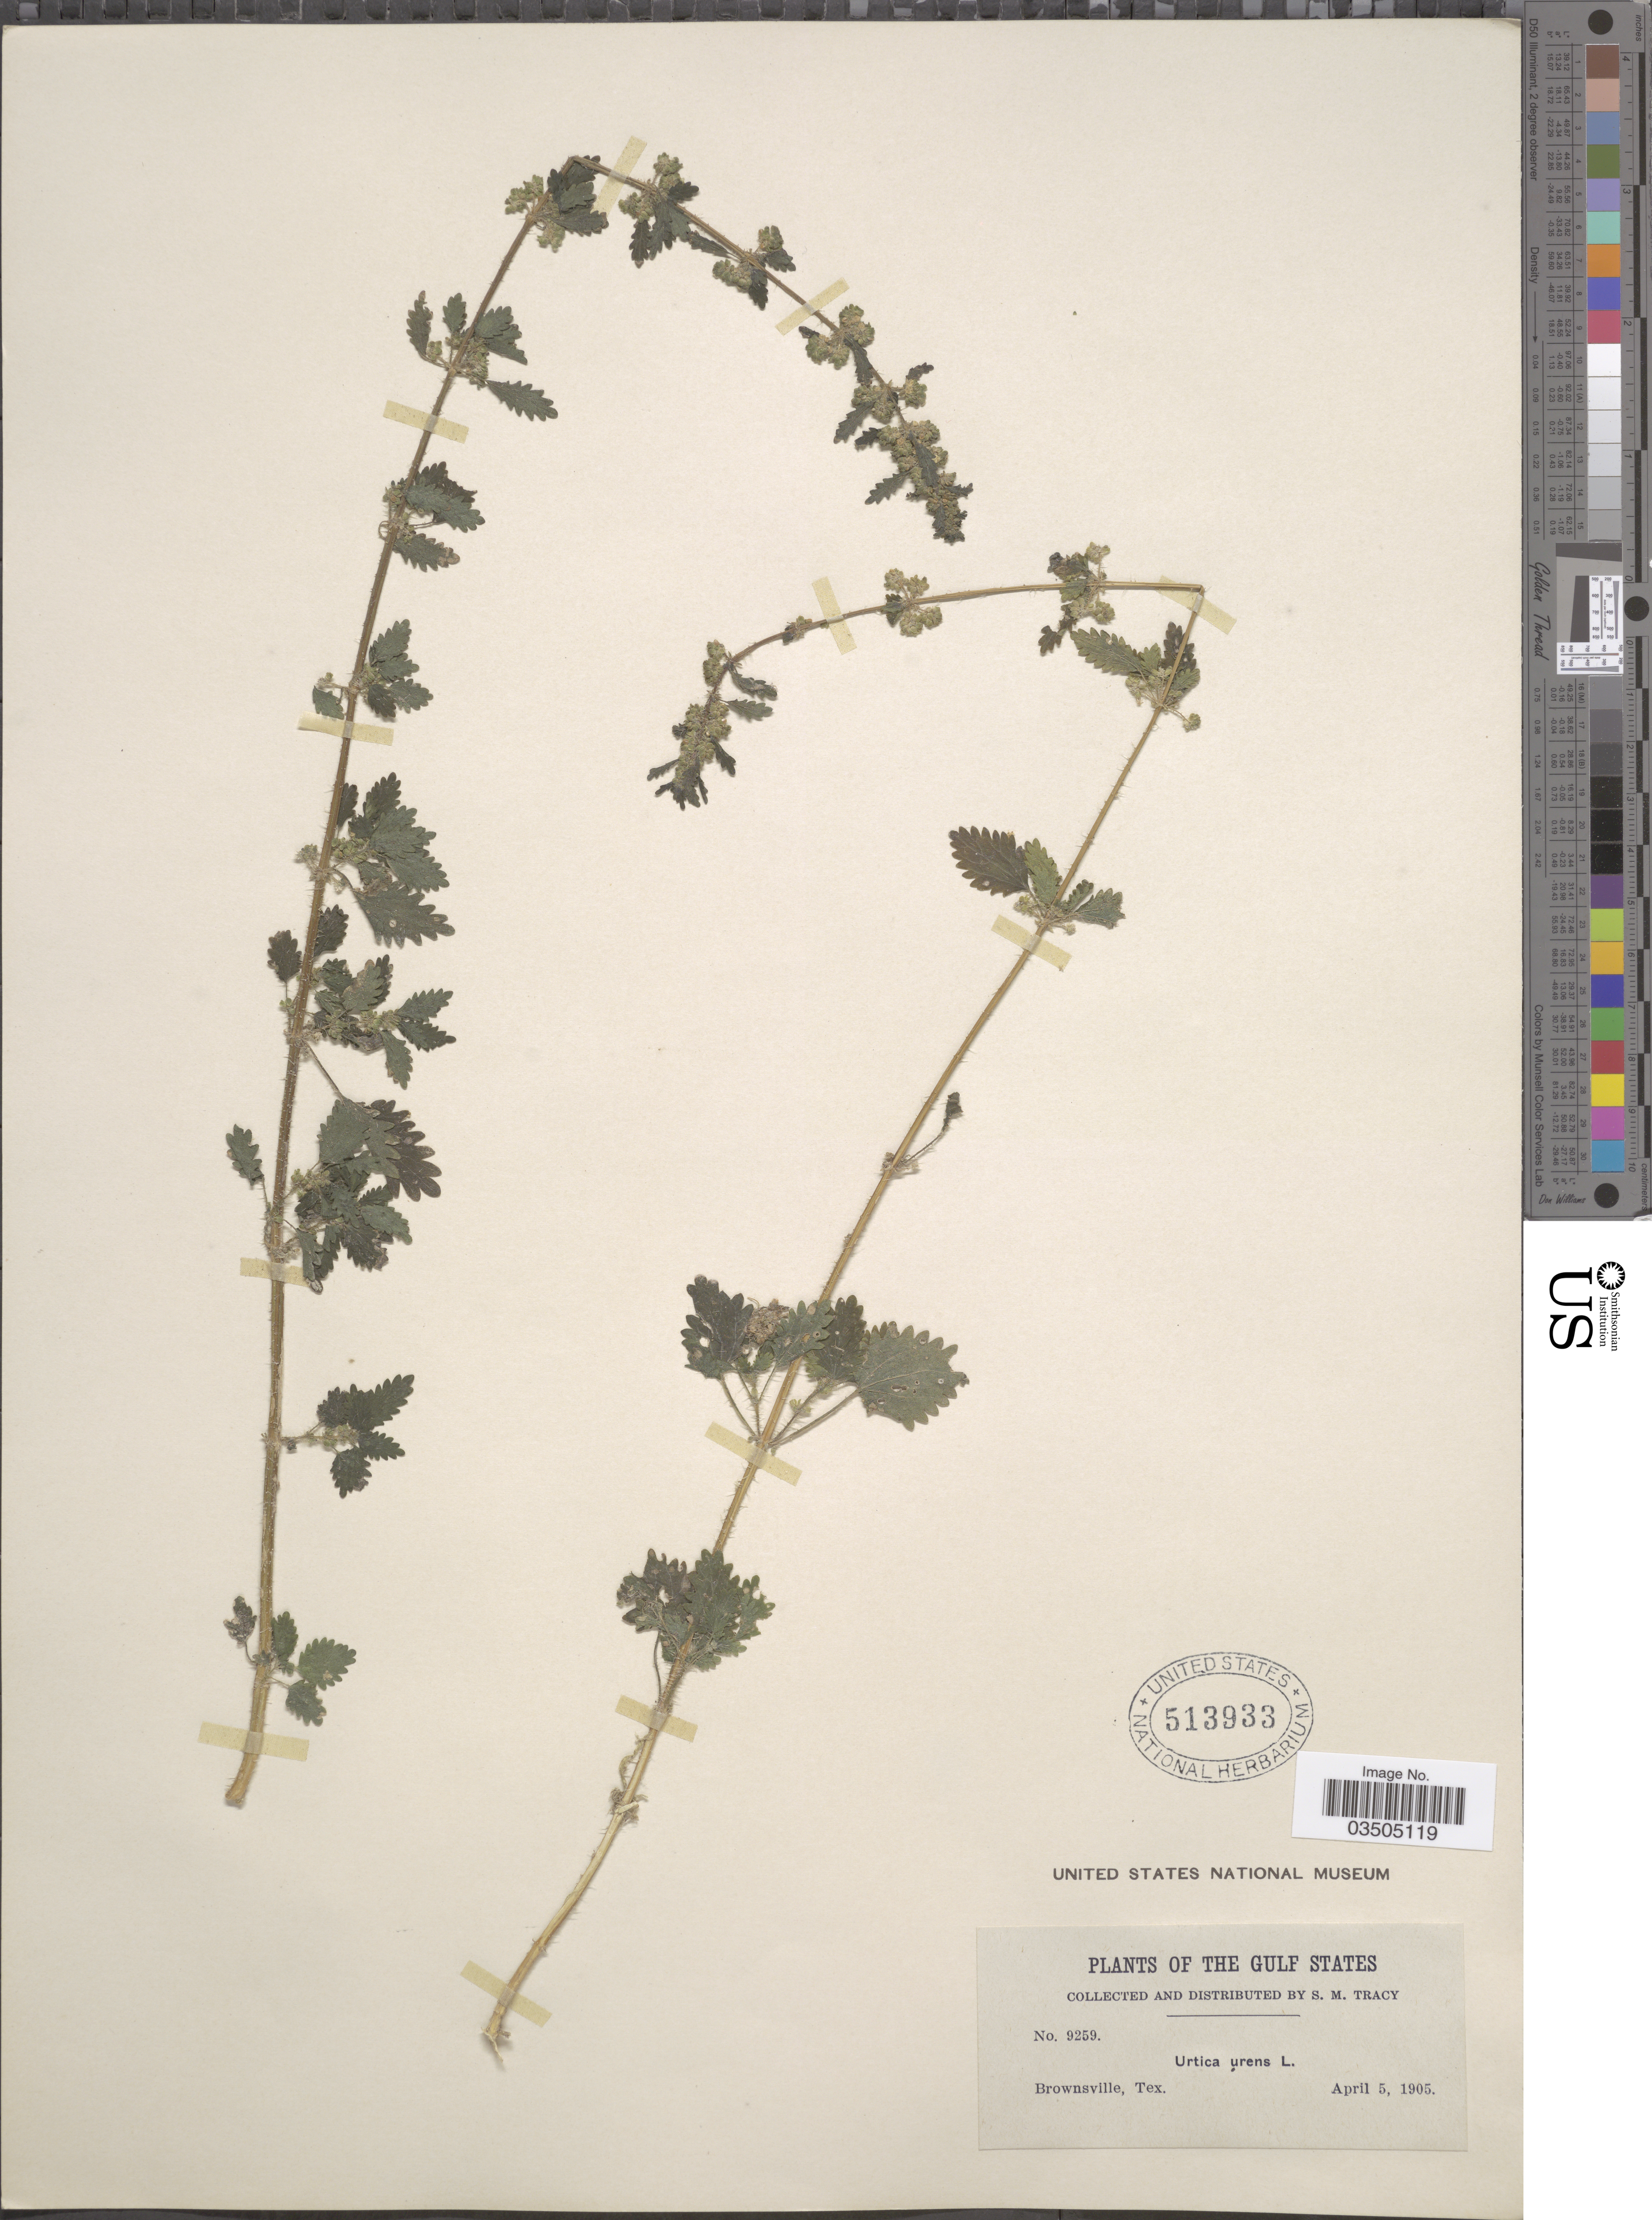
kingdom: Plantae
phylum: Tracheophyta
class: Magnoliopsida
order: Rosales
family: Urticaceae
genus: Urtica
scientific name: Urtica chamaedryoides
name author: Pursh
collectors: S. M. Tracy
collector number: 9259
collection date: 1905-04-05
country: United States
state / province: Texas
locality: The Gulf States. Brownsville.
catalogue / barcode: US 513933